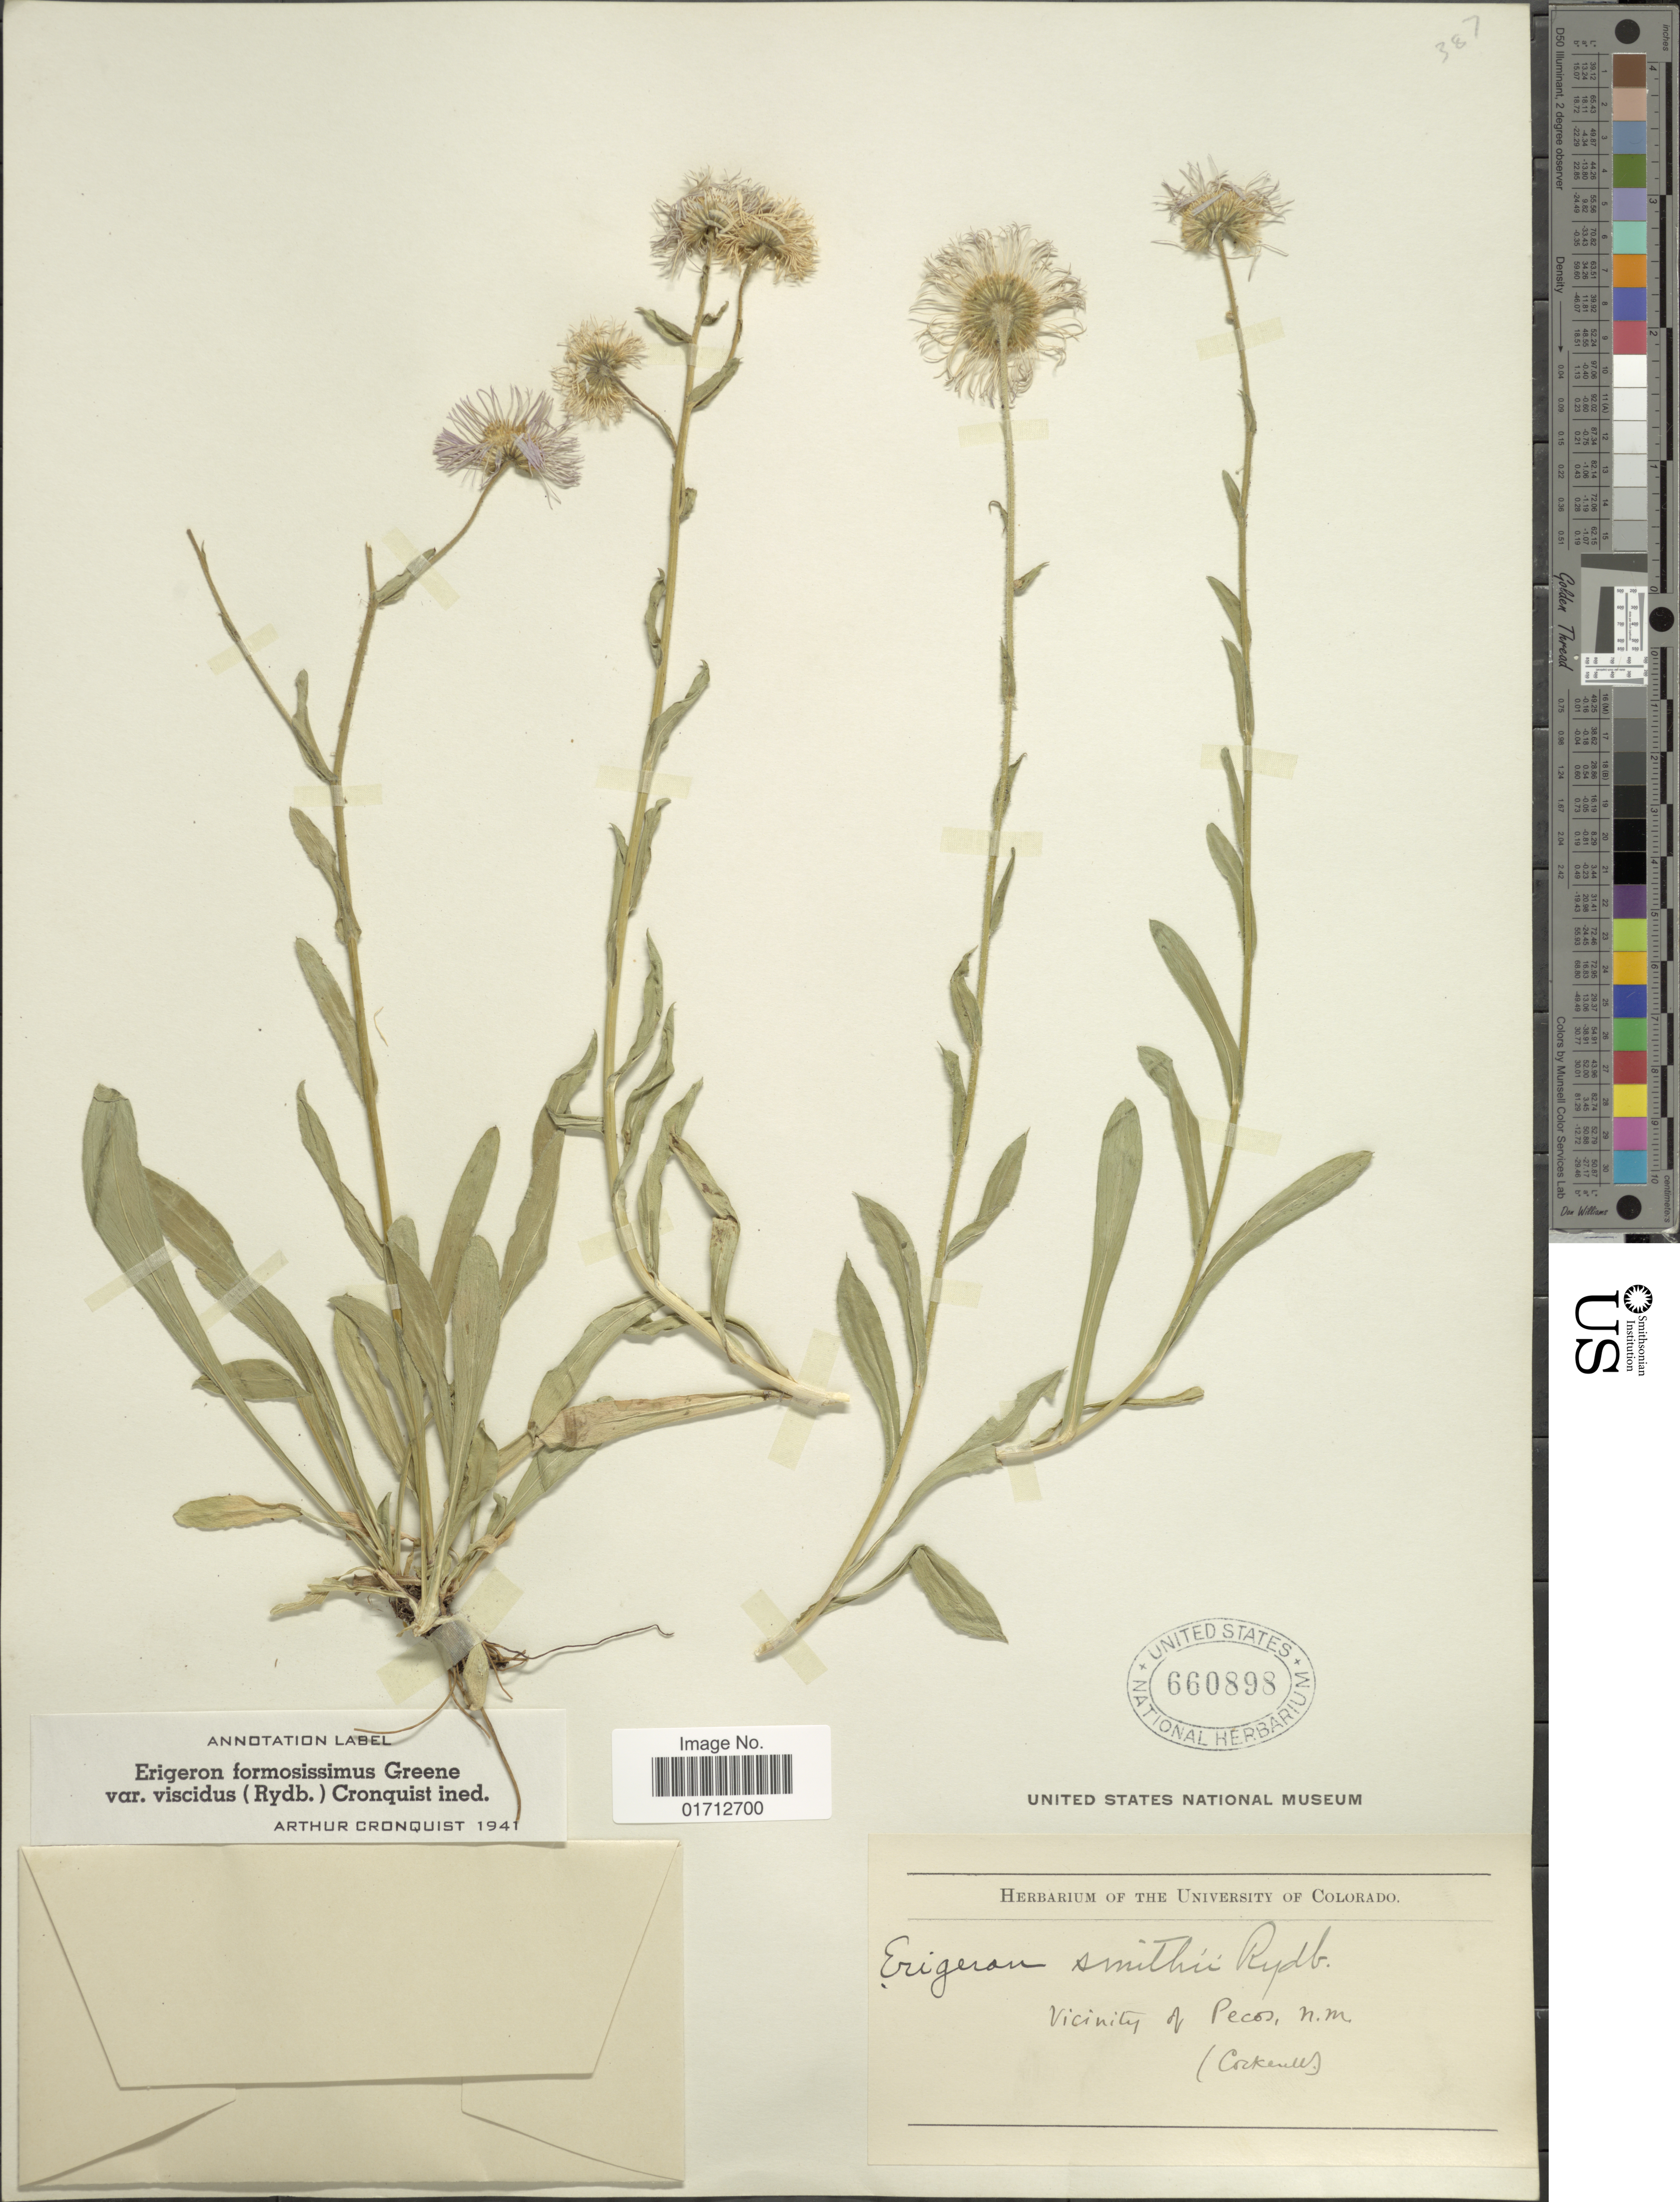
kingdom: Plantae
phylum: Tracheophyta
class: Magnoliopsida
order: Asterales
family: Asteraceae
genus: Erigeron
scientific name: Erigeron formosissimus var. viscidus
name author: (Rydb.) Cronq.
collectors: T. Cockerell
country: United States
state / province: New Mexico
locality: Vicinity of Pecos.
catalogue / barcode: US 660898